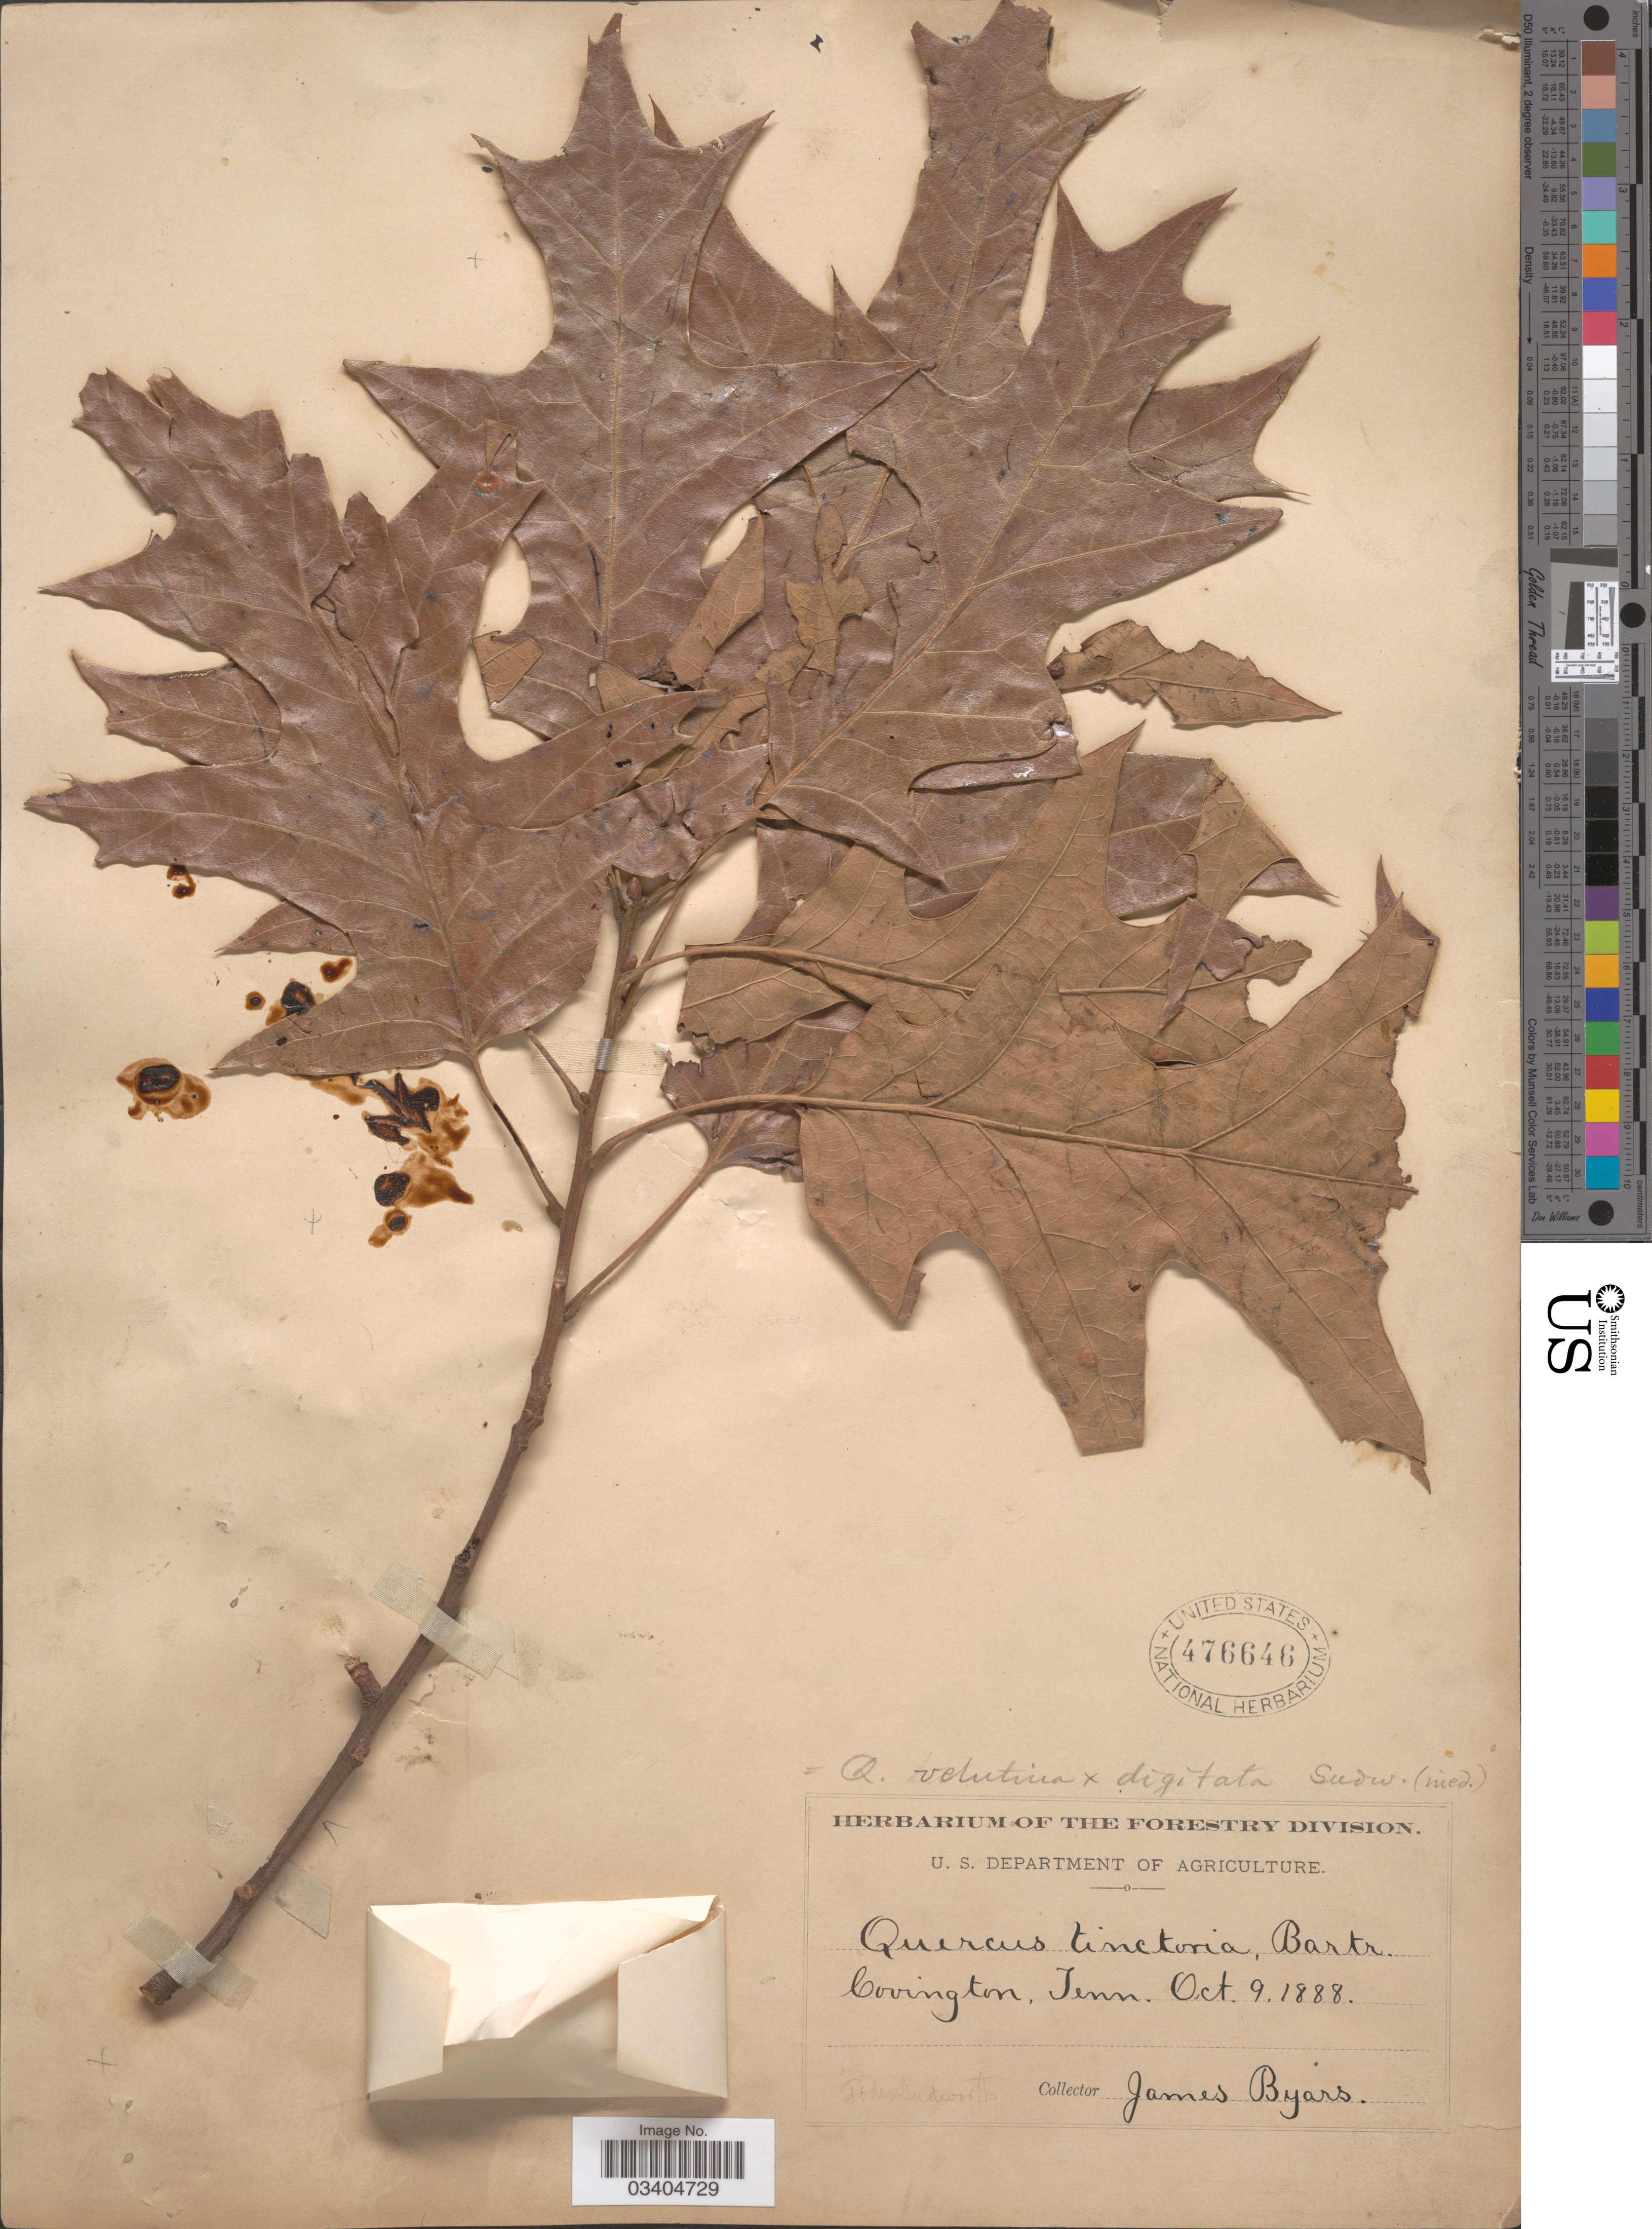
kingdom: Plantae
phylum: Tracheophyta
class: Magnoliopsida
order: Fagales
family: Fagaceae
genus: Quercus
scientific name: Quercus falcata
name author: Michx.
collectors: J. Byars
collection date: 1888-10-09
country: United States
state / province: Tennessee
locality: Covington.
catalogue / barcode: US 476646